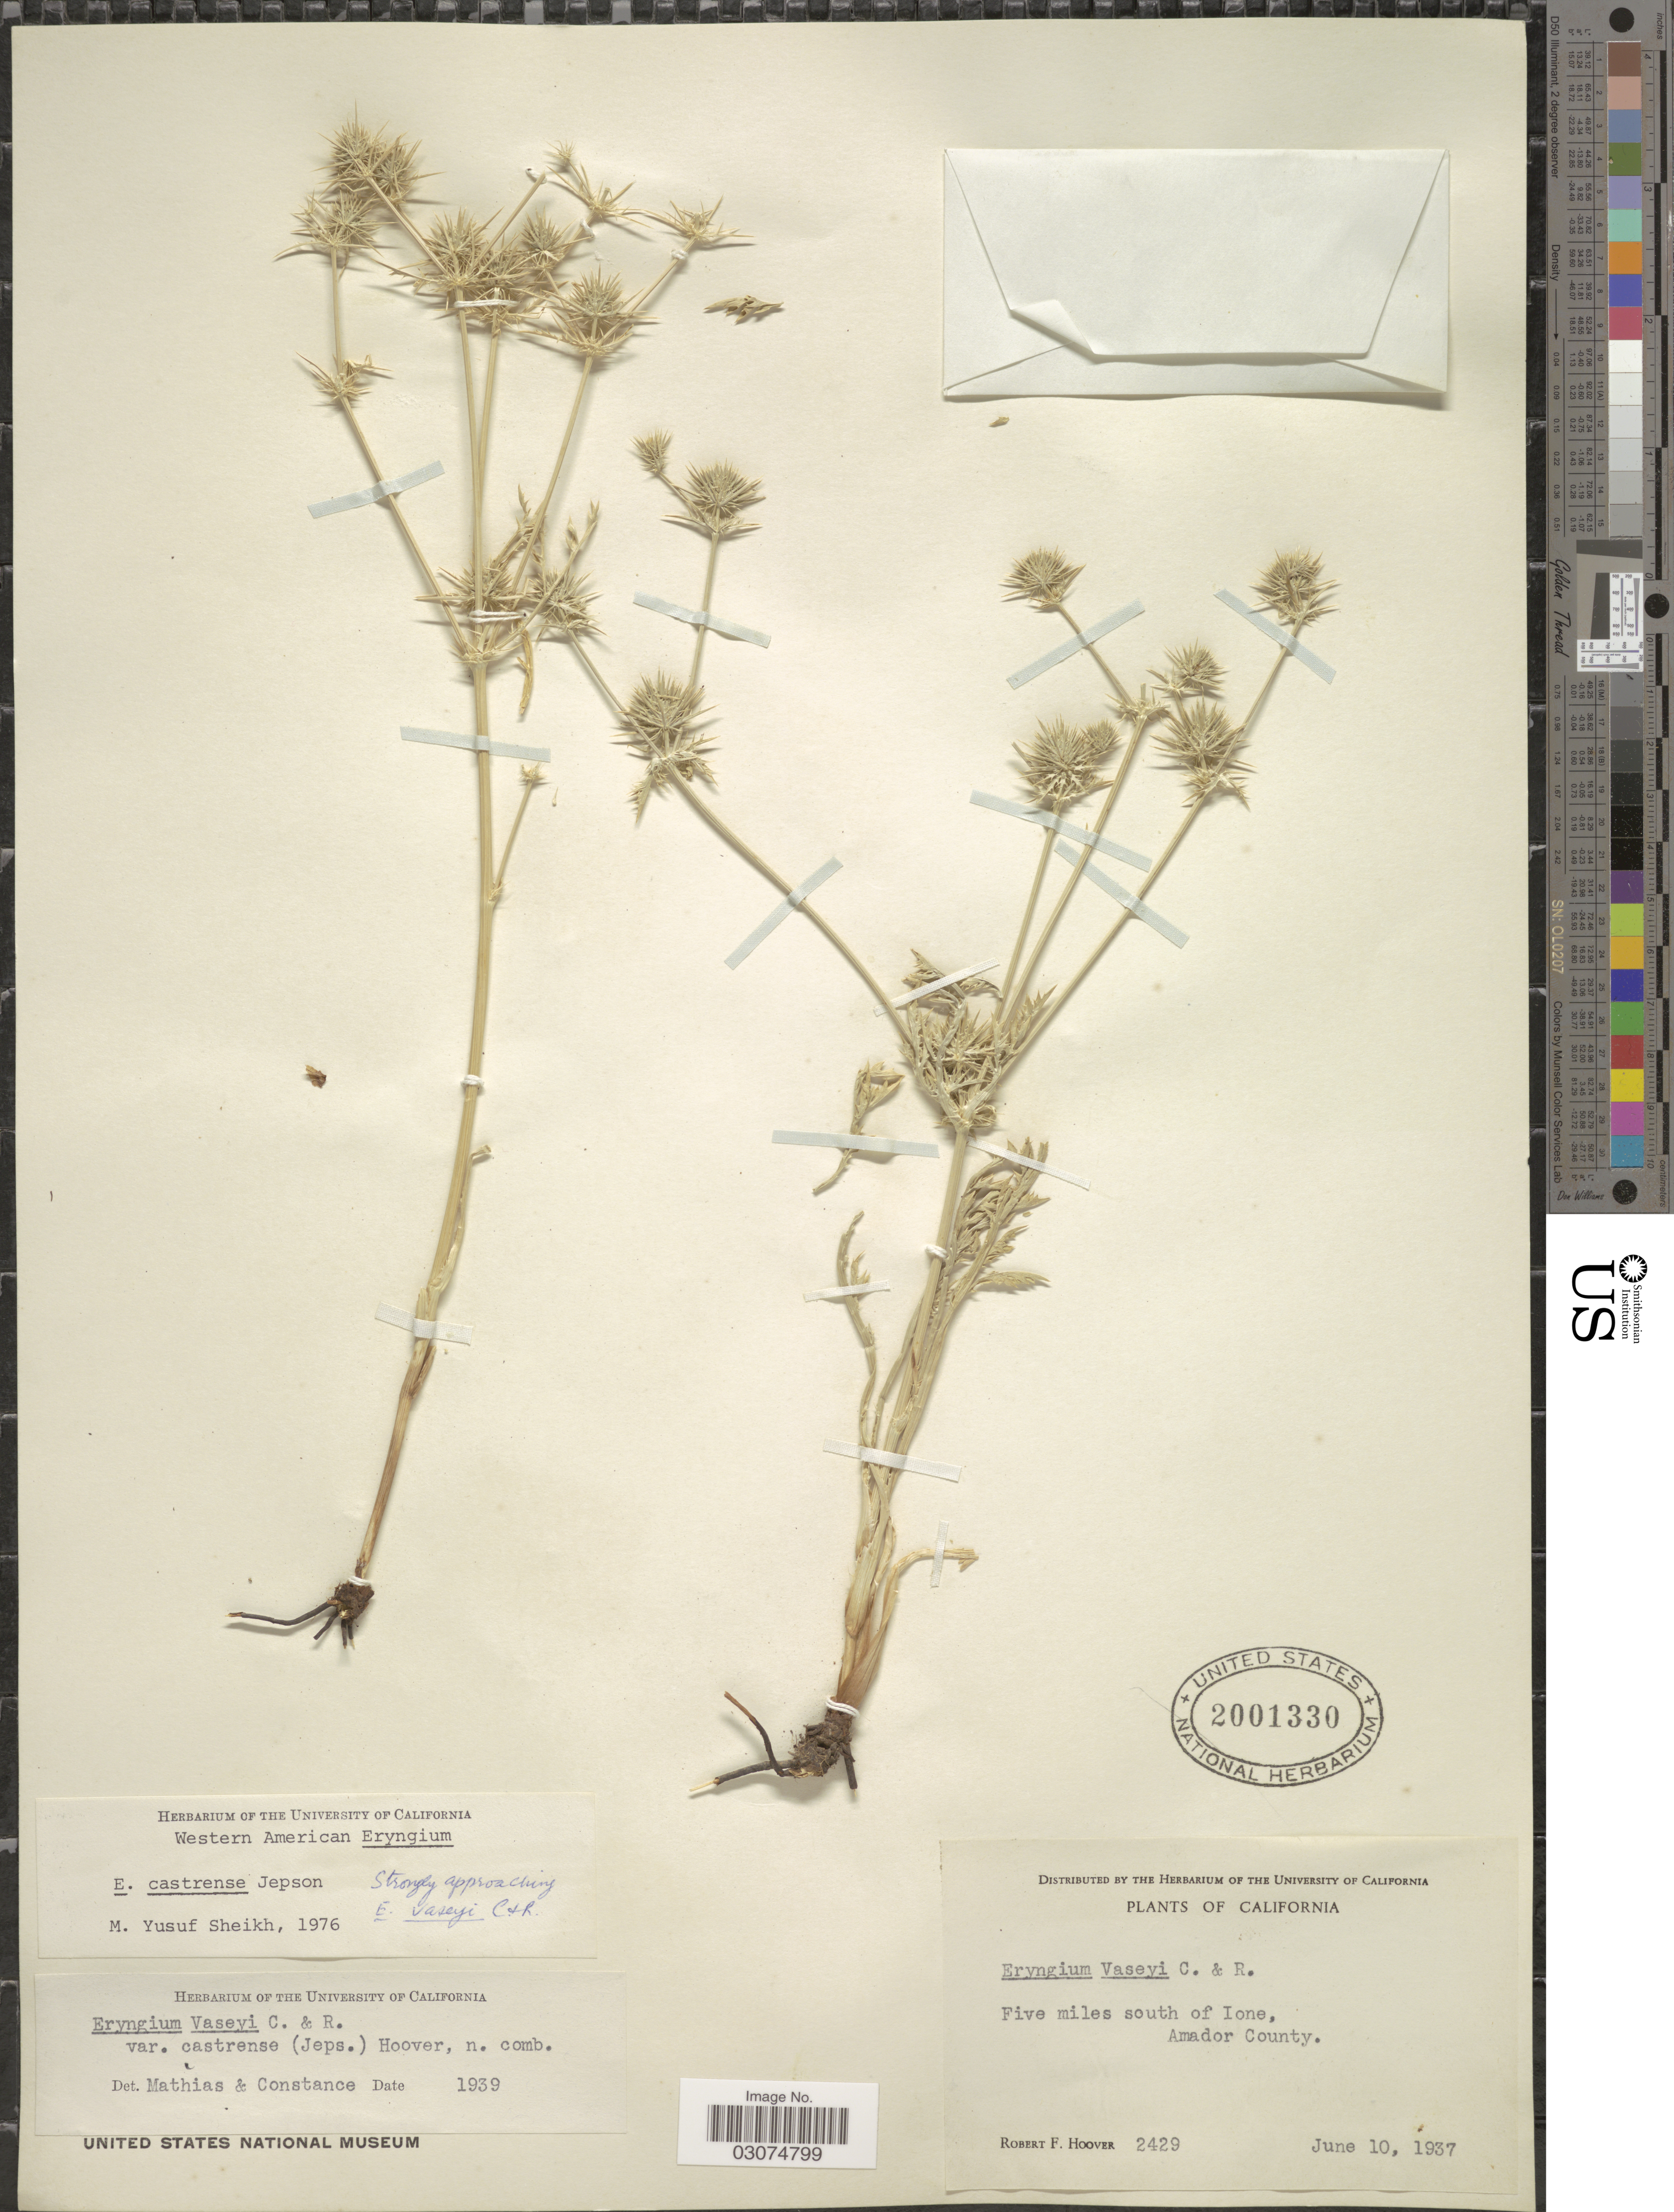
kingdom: Plantae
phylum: Tracheophyta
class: Magnoliopsida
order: Apiales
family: Apiaceae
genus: Eryngium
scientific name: Eryngium castrense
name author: Jeps.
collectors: R. F. Hoover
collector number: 2429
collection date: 1937-06-10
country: United States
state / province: California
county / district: Amador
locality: Five miles south of Ione, Amador County.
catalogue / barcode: US 2001330